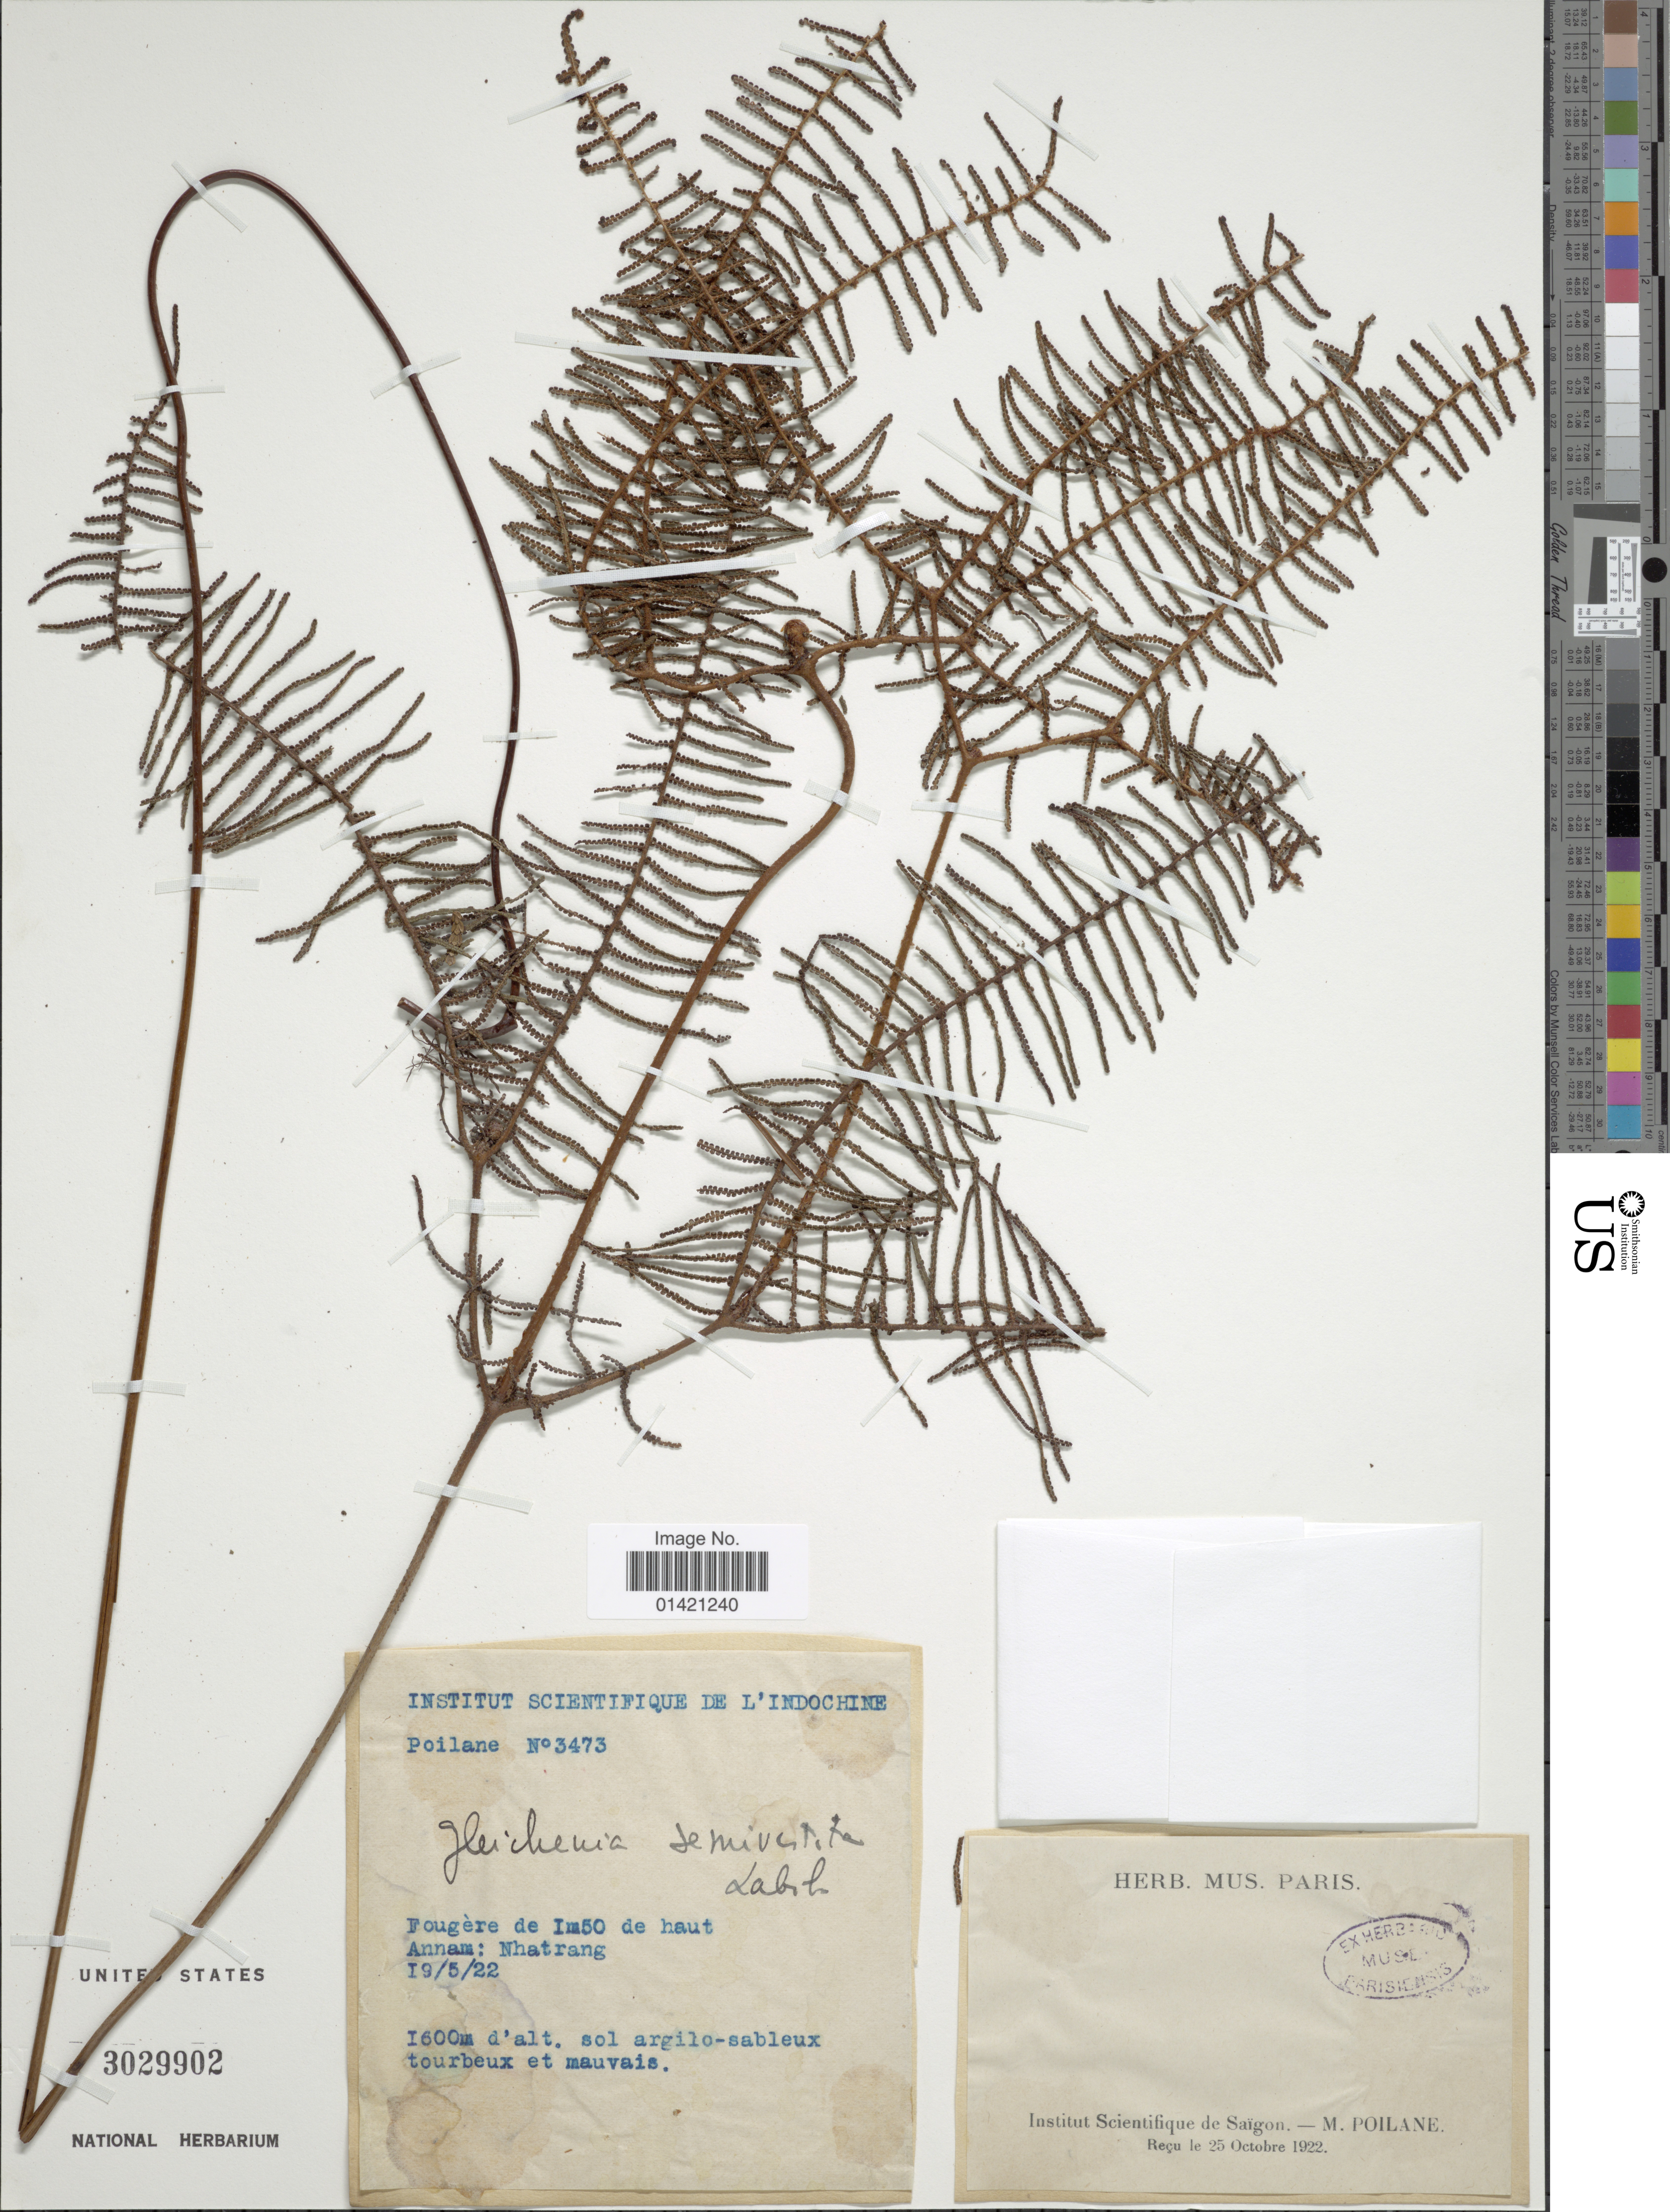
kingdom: Plantae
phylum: Tracheophyta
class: Polypodiopsida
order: Gleicheniales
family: Gleicheniaceae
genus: Gleichenia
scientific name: Gleichenia microphylla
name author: R. Br.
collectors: M. Poilane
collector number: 3473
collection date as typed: Transcribed d/m/y: 19/5/22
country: Vietnam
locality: Annam: Nhatrang.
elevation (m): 1600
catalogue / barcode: US 3029902